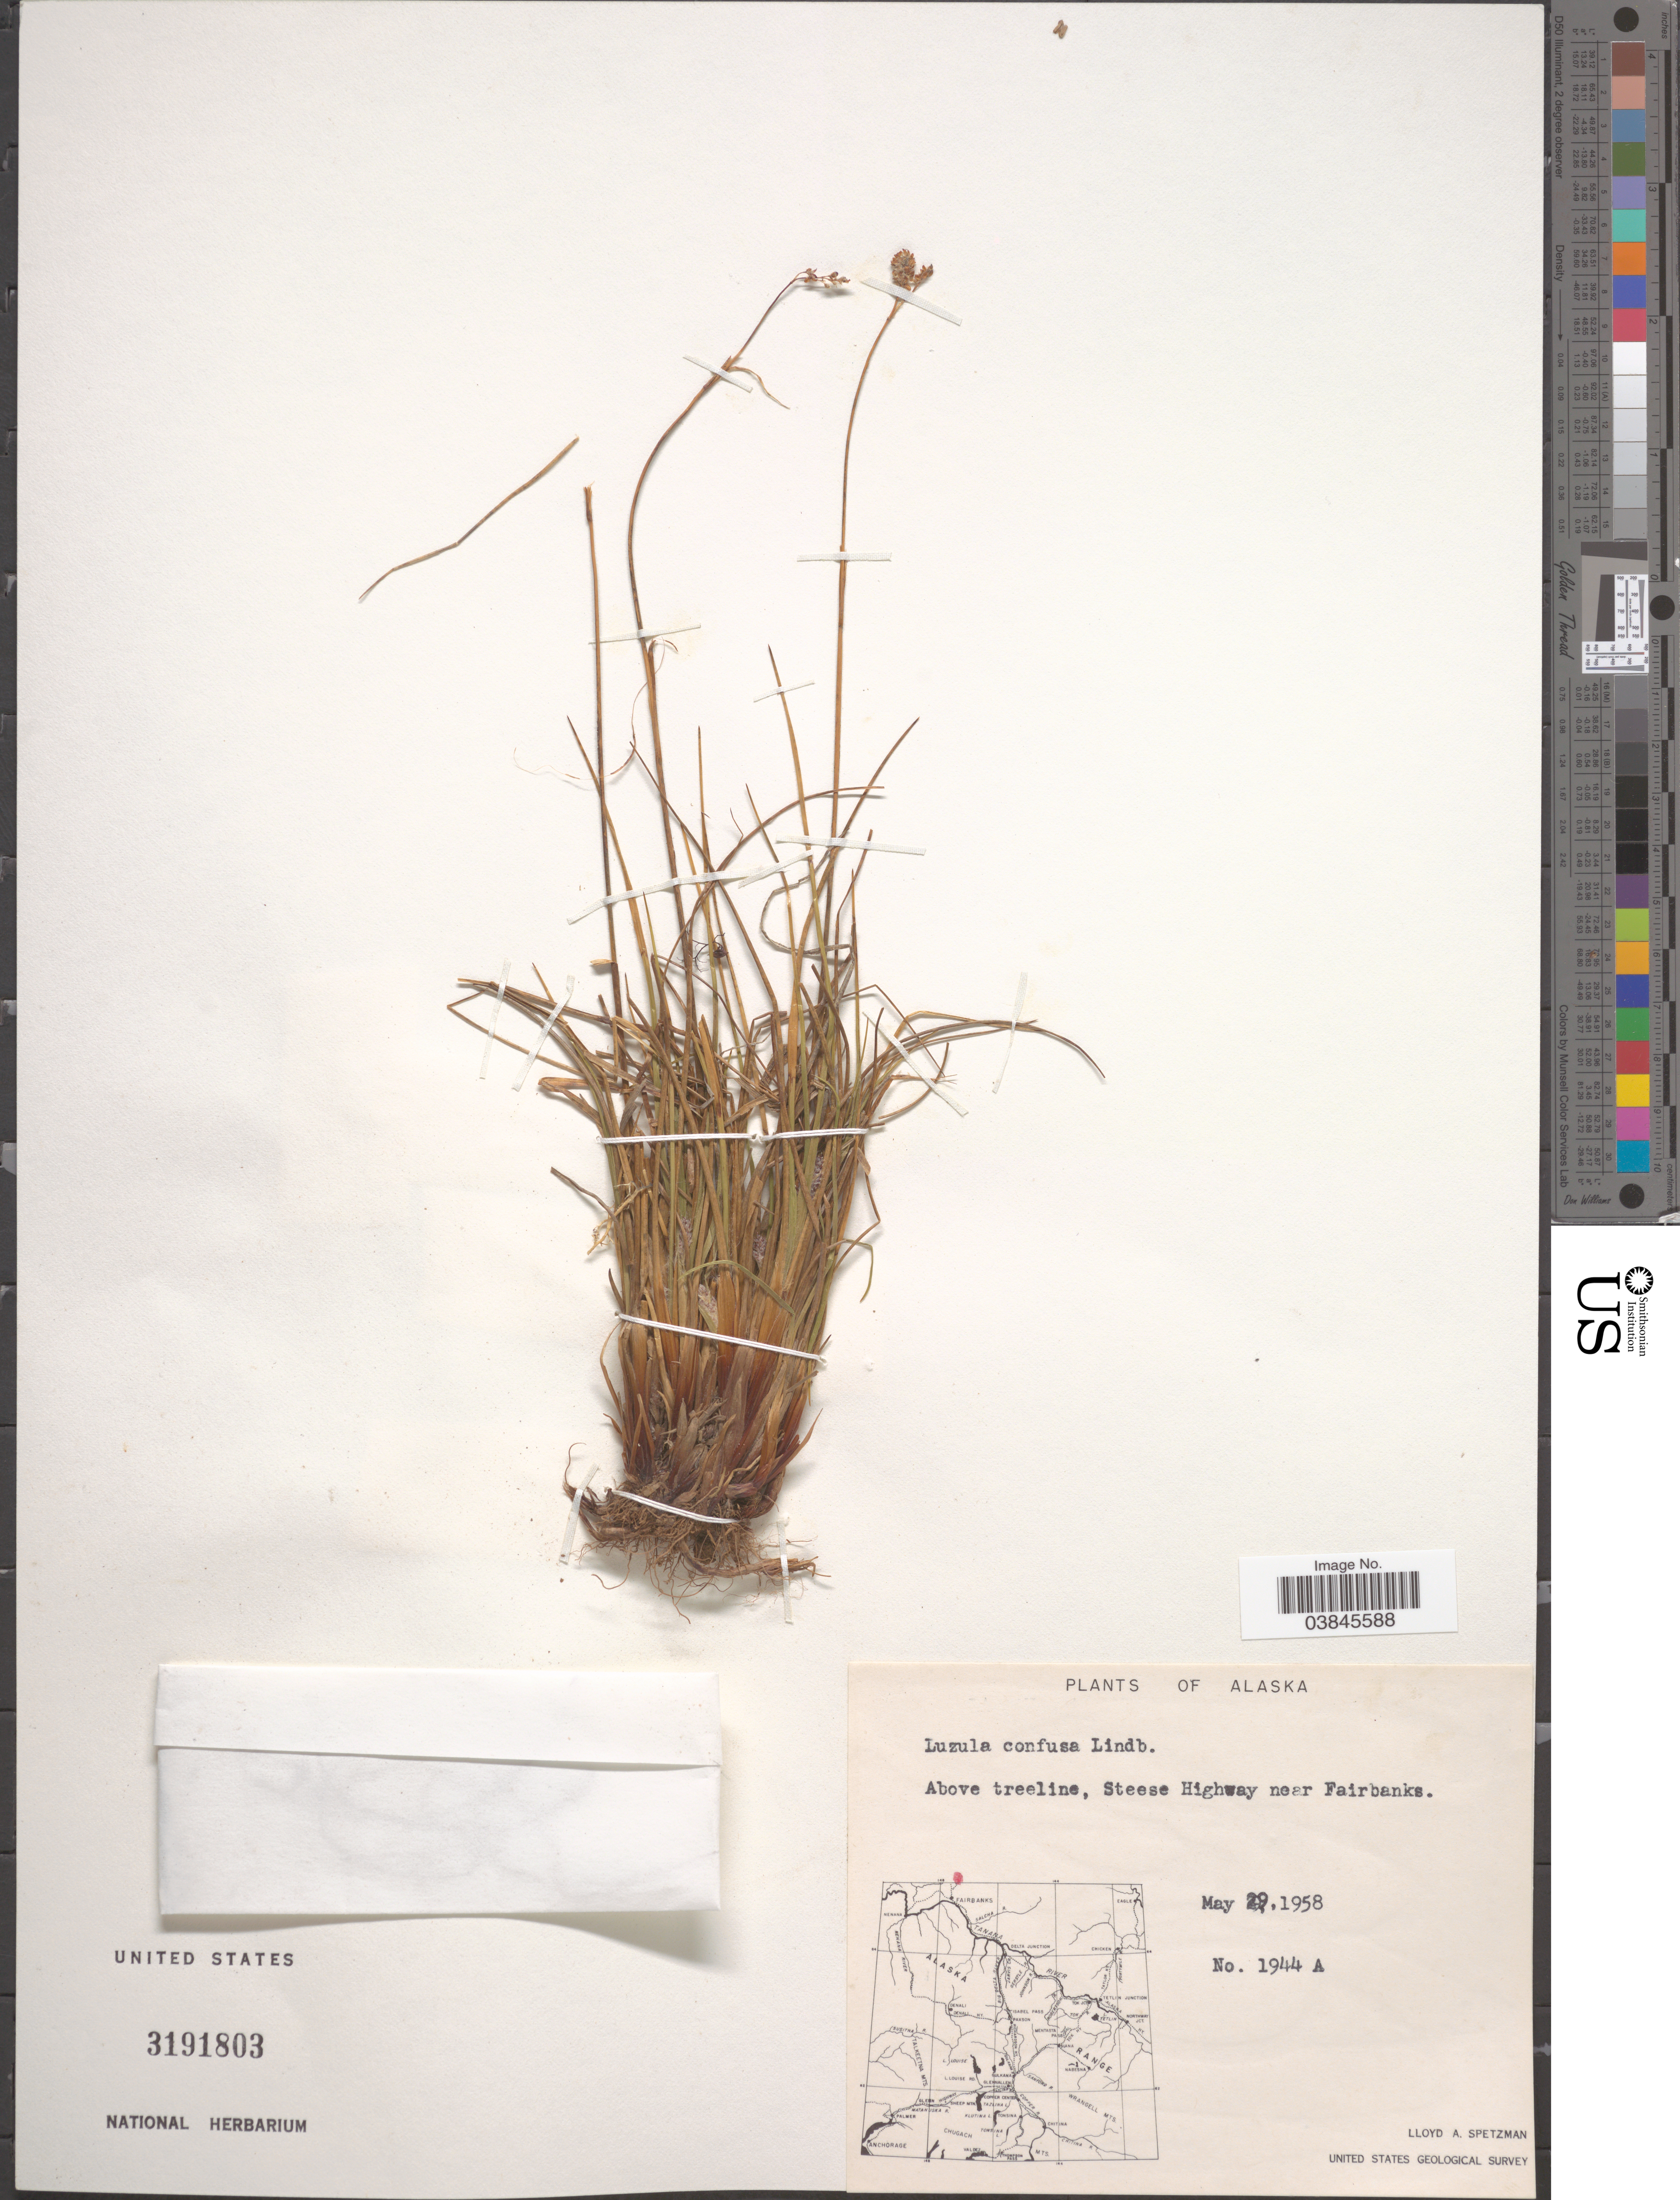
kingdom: Plantae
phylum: Tracheophyta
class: Liliopsida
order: Poales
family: Juncaceae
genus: Luzula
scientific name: Luzula confusa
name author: Lindeb.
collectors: L. Spetzman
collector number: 1944 A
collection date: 1958-05-29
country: United States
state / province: Alaska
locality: Above treeline, Steese Highway near Fairbanks.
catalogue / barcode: US 3191803